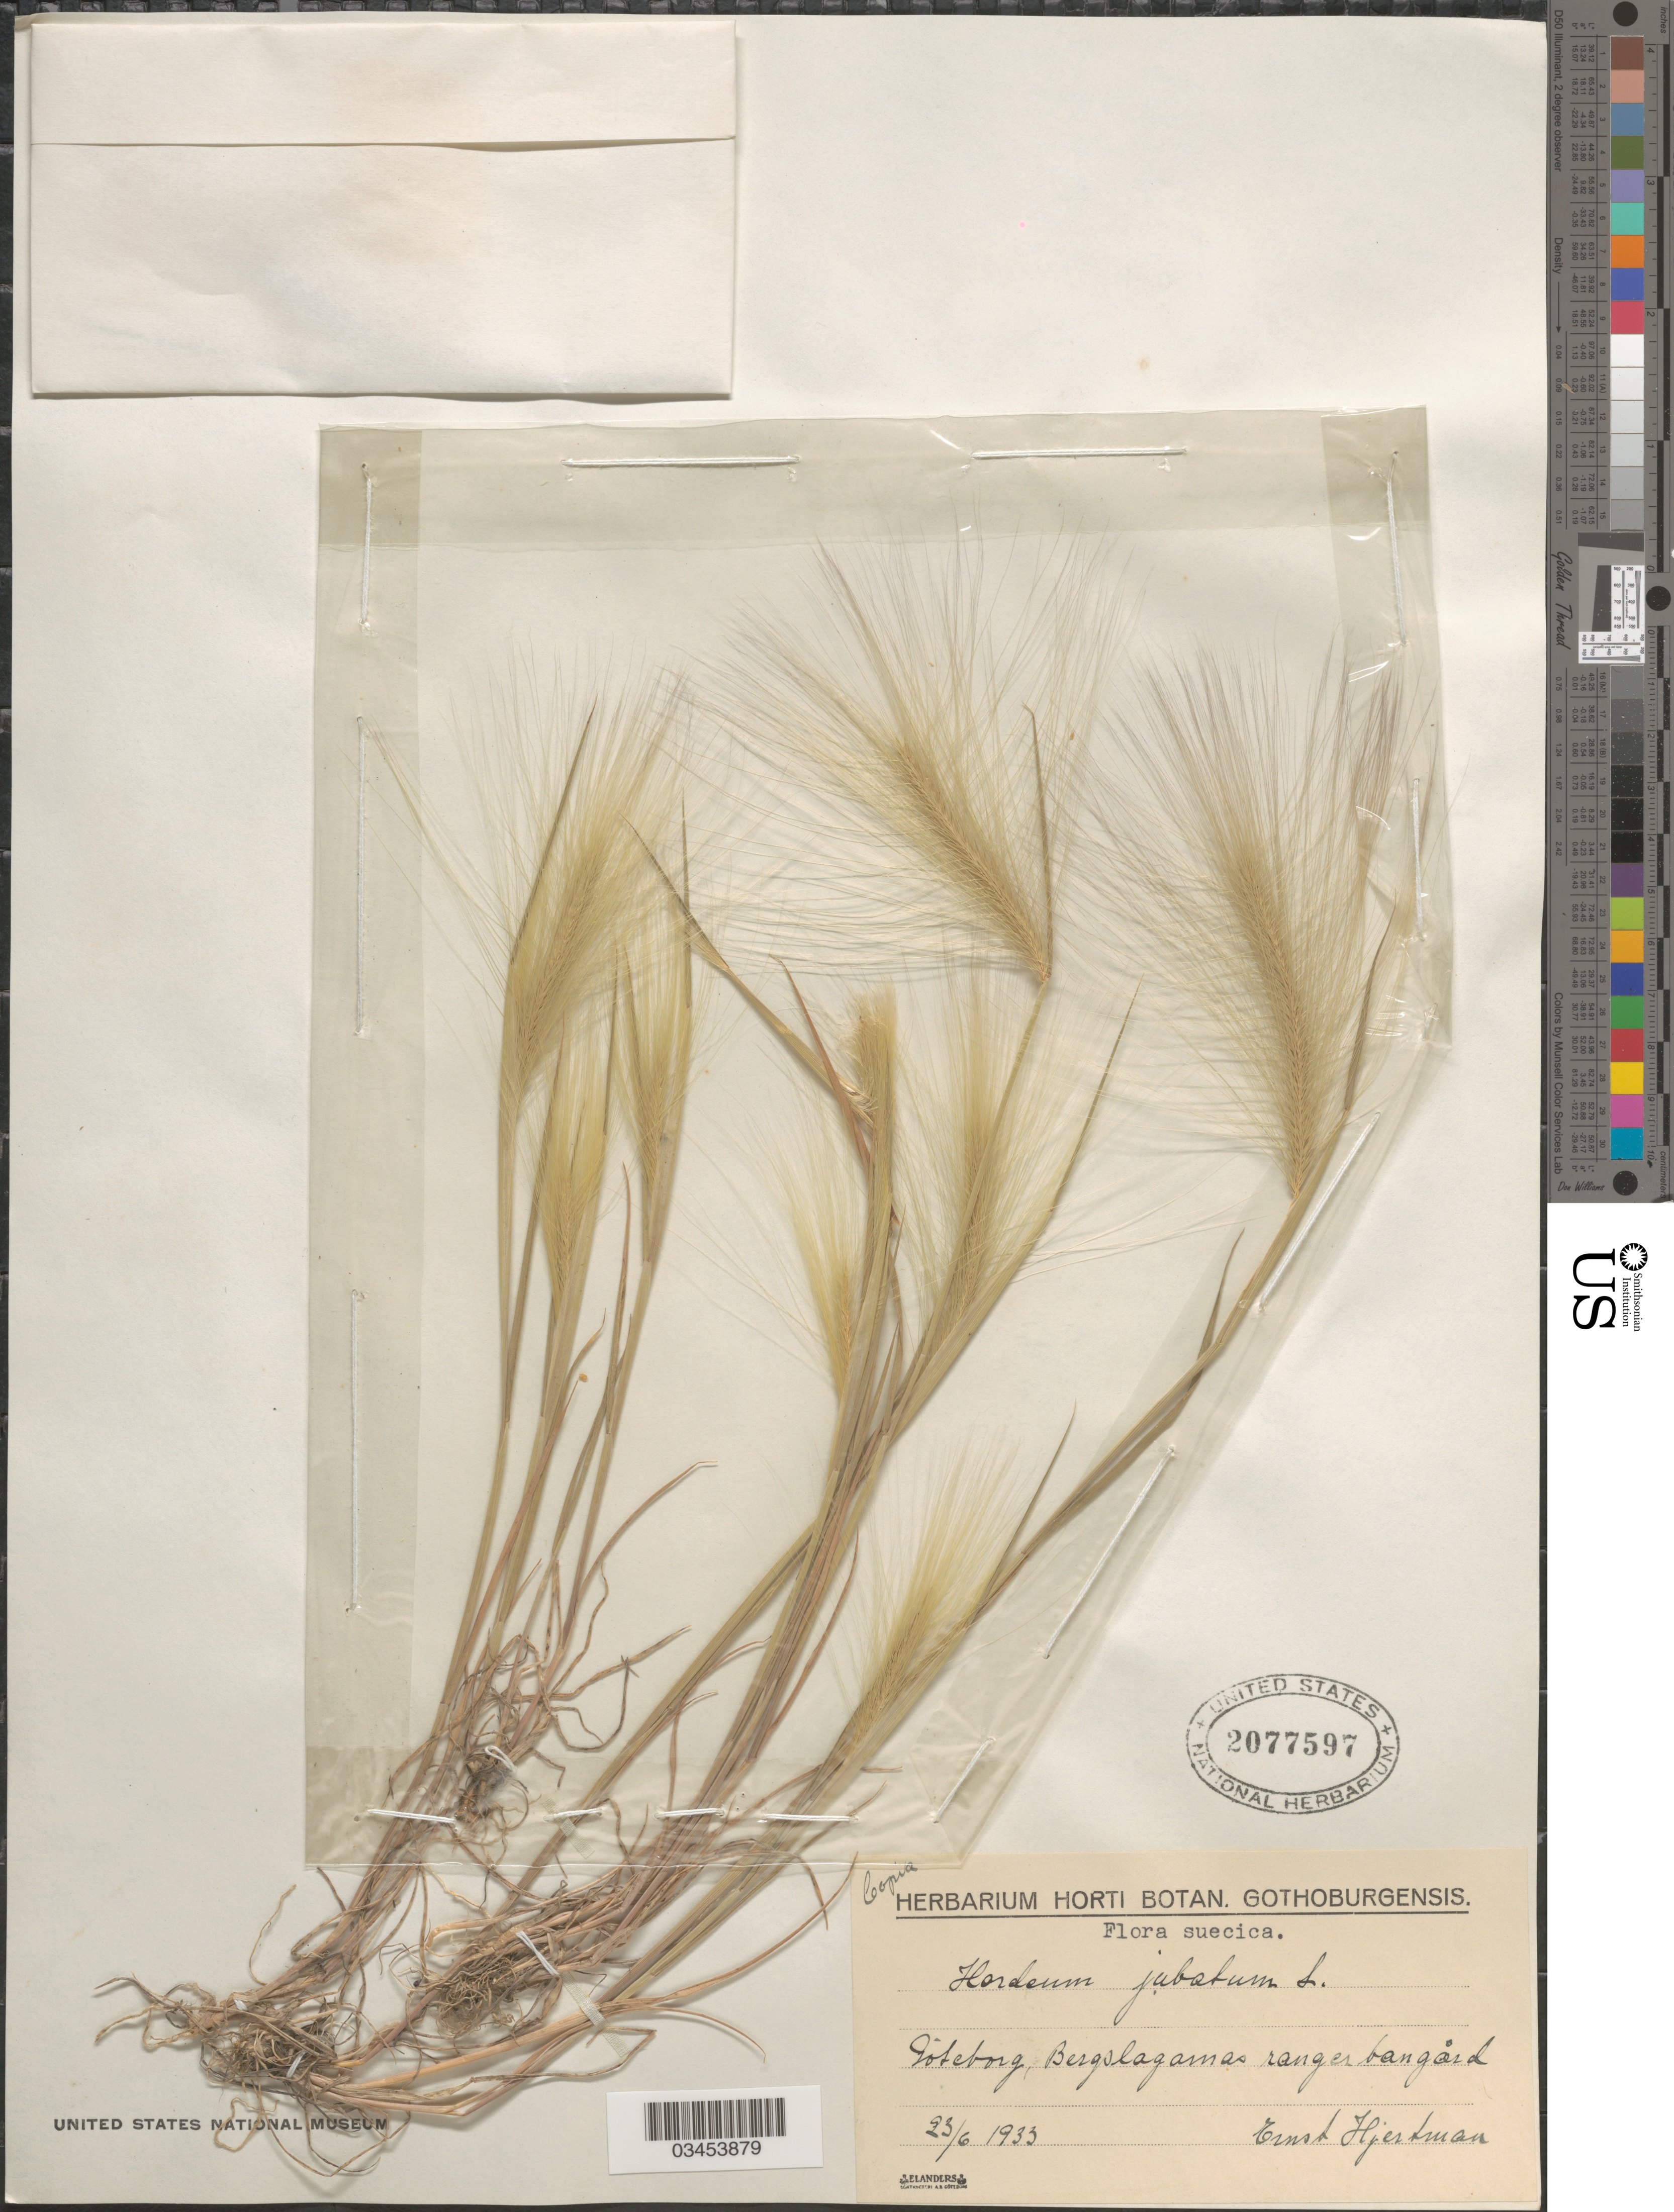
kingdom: Plantae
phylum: Tracheophyta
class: Liliopsida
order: Poales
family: Poaceae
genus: Hordeum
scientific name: Hordeum jubatum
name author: L.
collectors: E. Hjertman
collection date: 1933-06-23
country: Sweden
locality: Suecica. Goteborg, Bergslagamas ranger bangard.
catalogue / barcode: US 2077597